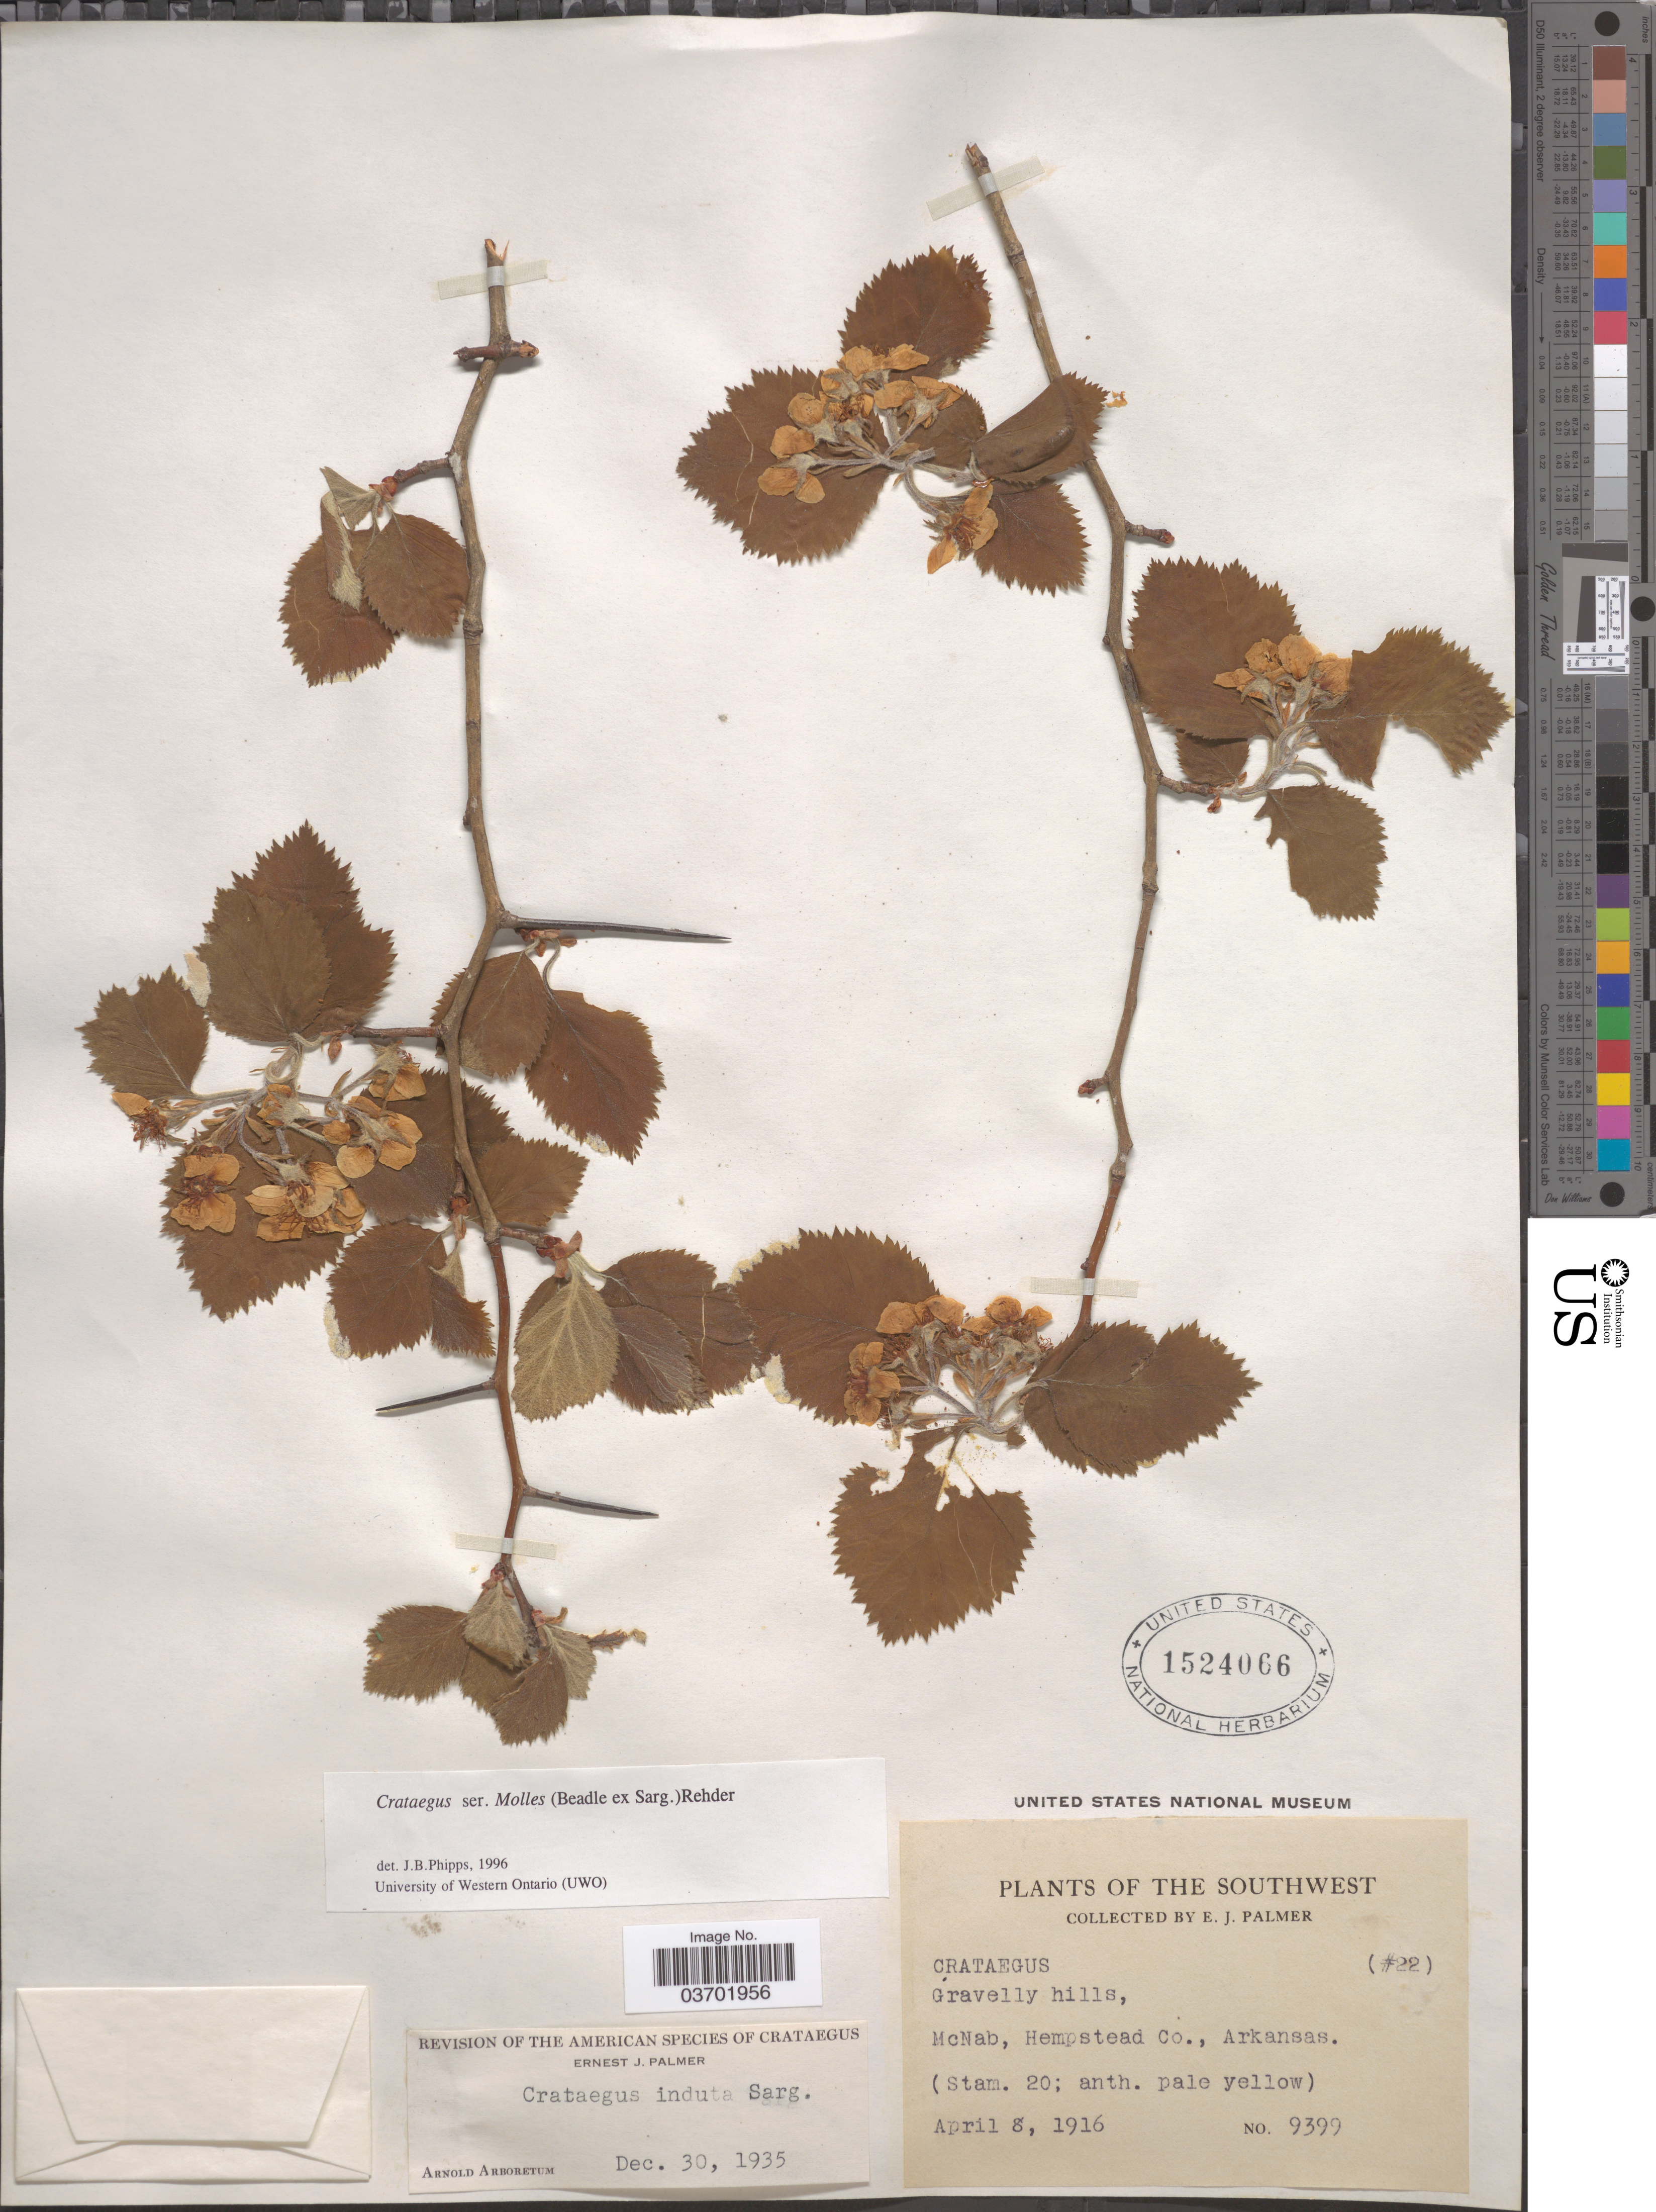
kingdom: Plantae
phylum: Tracheophyta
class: Magnoliopsida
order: Rosales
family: Rosaceae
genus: Crataegus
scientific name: Crataegus texana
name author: Buckley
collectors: E. J. Palmer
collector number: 9399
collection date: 1916-04-08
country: United States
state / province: Arkansas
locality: Southwest. McNab, Hempstead Co.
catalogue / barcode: US 1524066